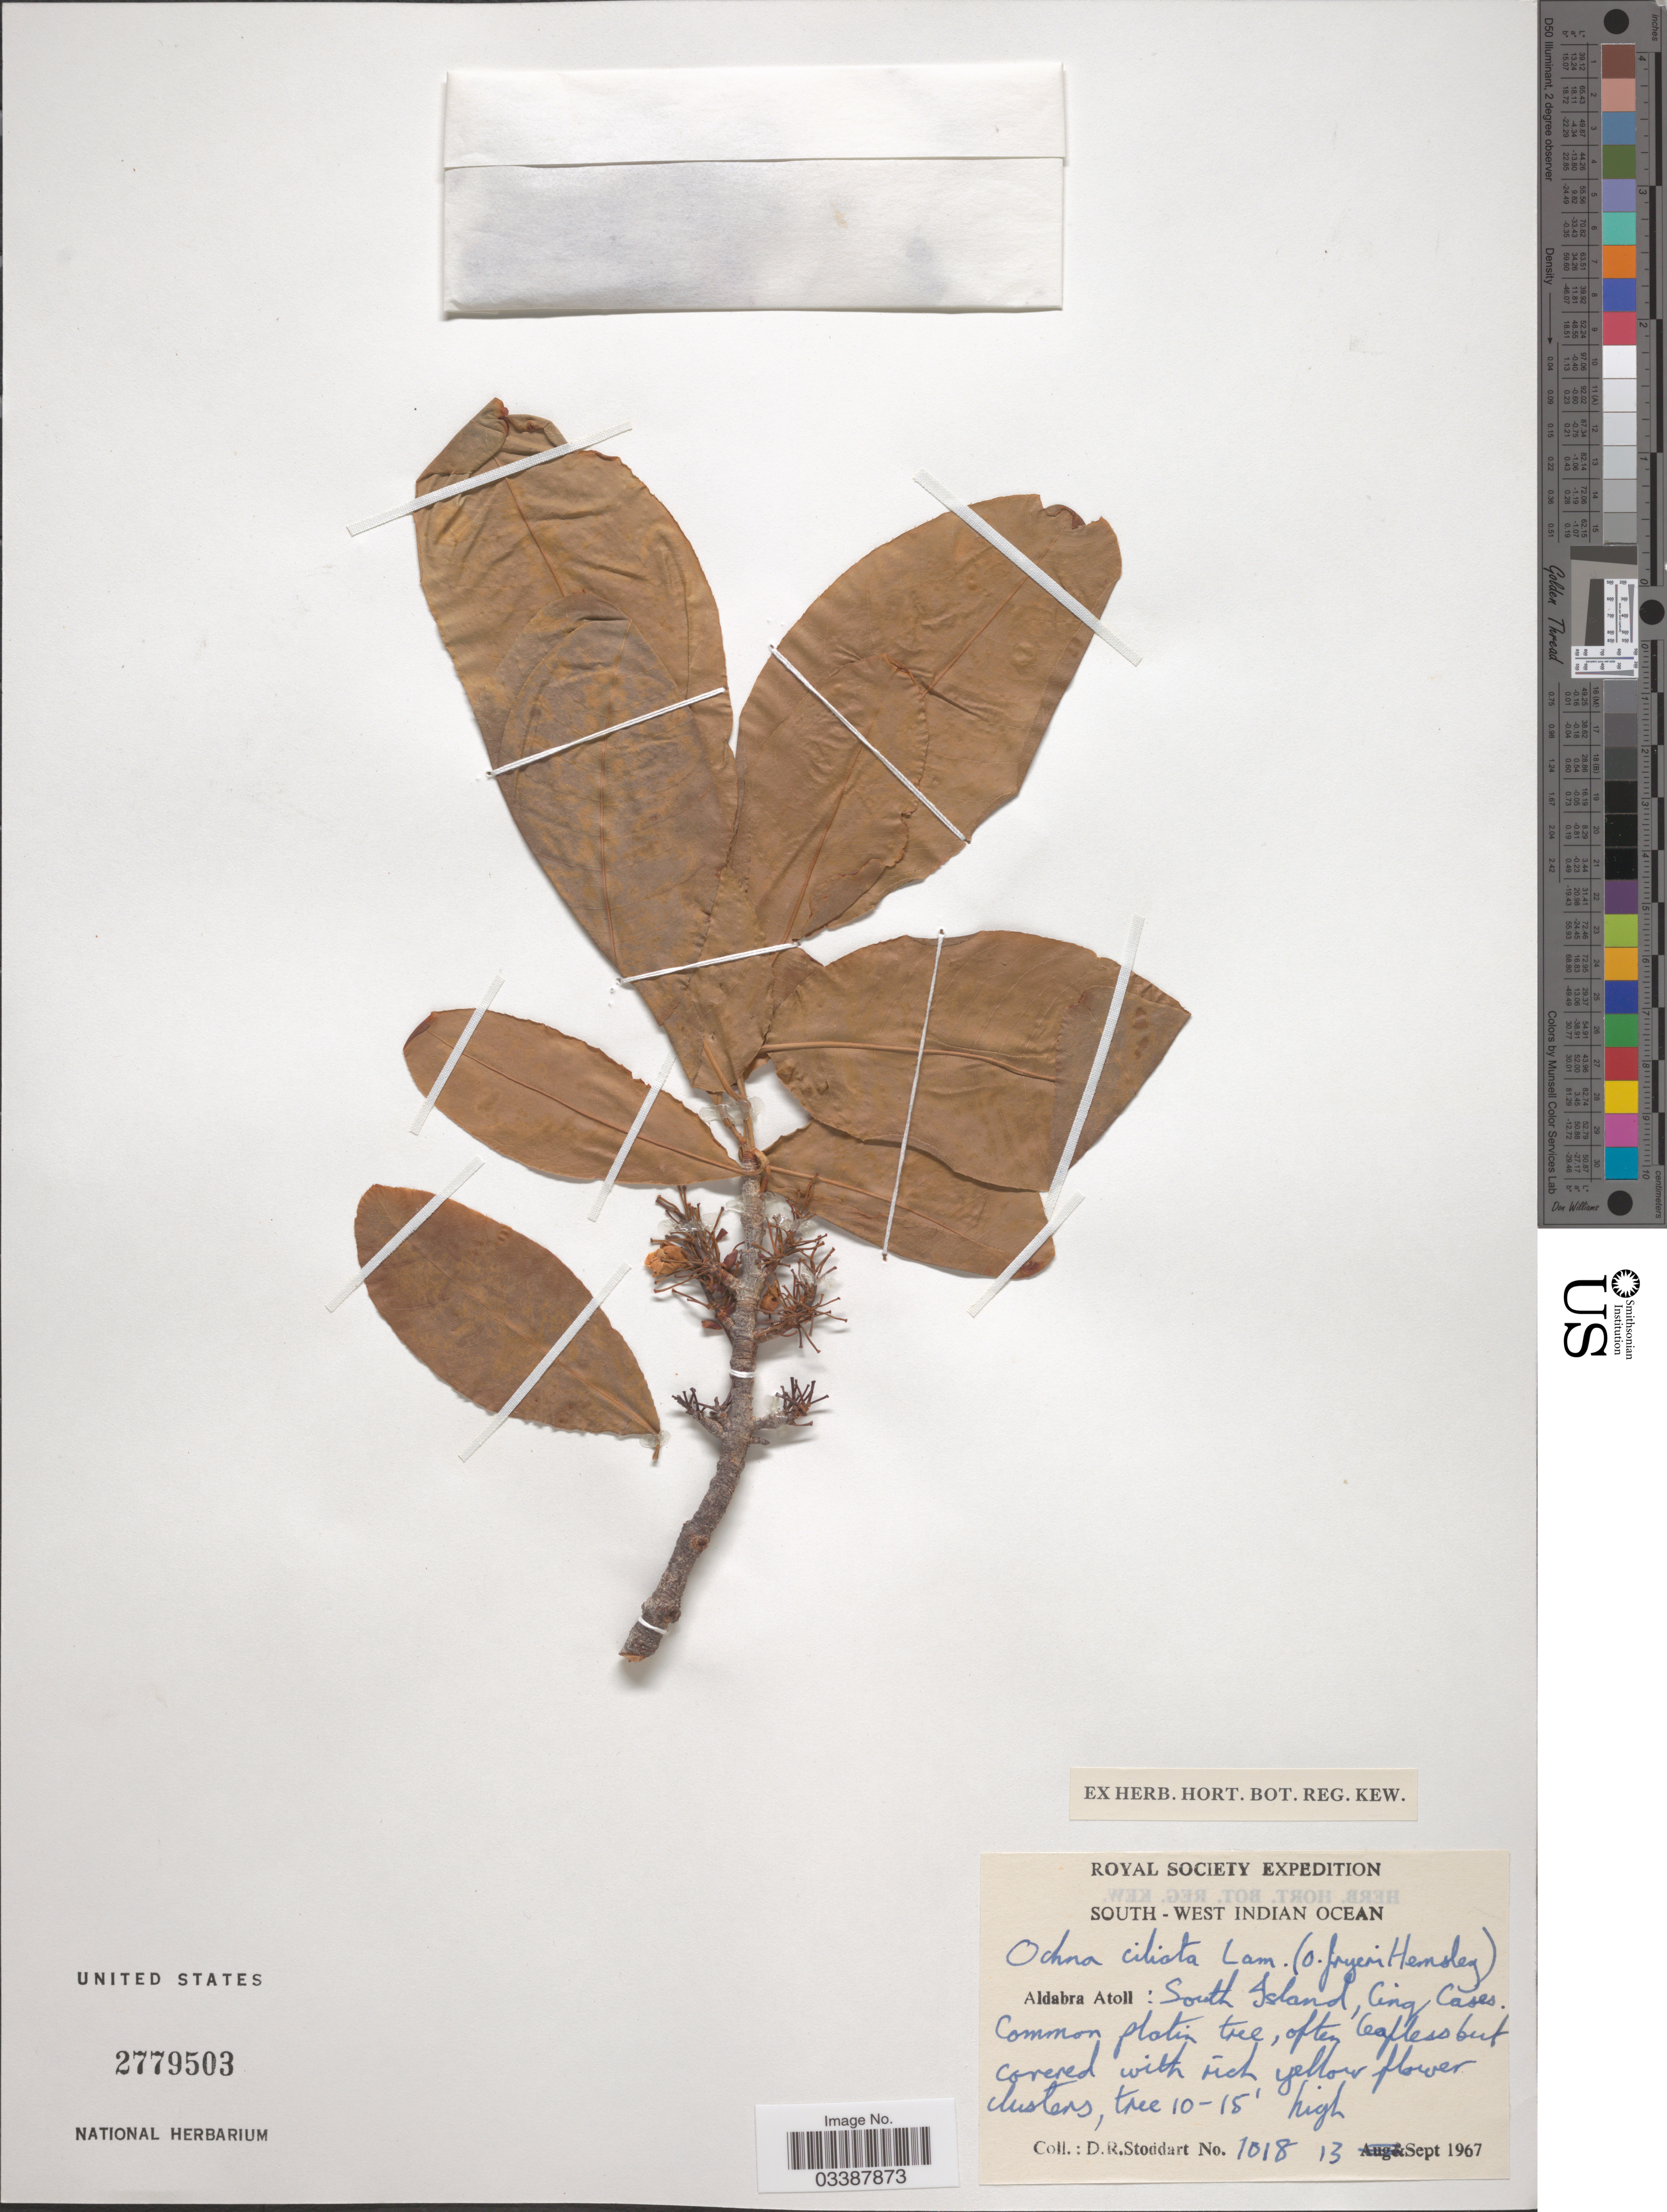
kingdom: Plantae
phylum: Tracheophyta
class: Magnoliopsida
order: Malpighiales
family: Ochnaceae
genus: Ochna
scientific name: Ochna ciliata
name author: Lam.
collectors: D. R. Stoddart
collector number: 1018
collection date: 1967-09-13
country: Seychelles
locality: South-West Indian Ocean. Aldabra Atoll: South Island, Cinq Cases.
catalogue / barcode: US 2779503